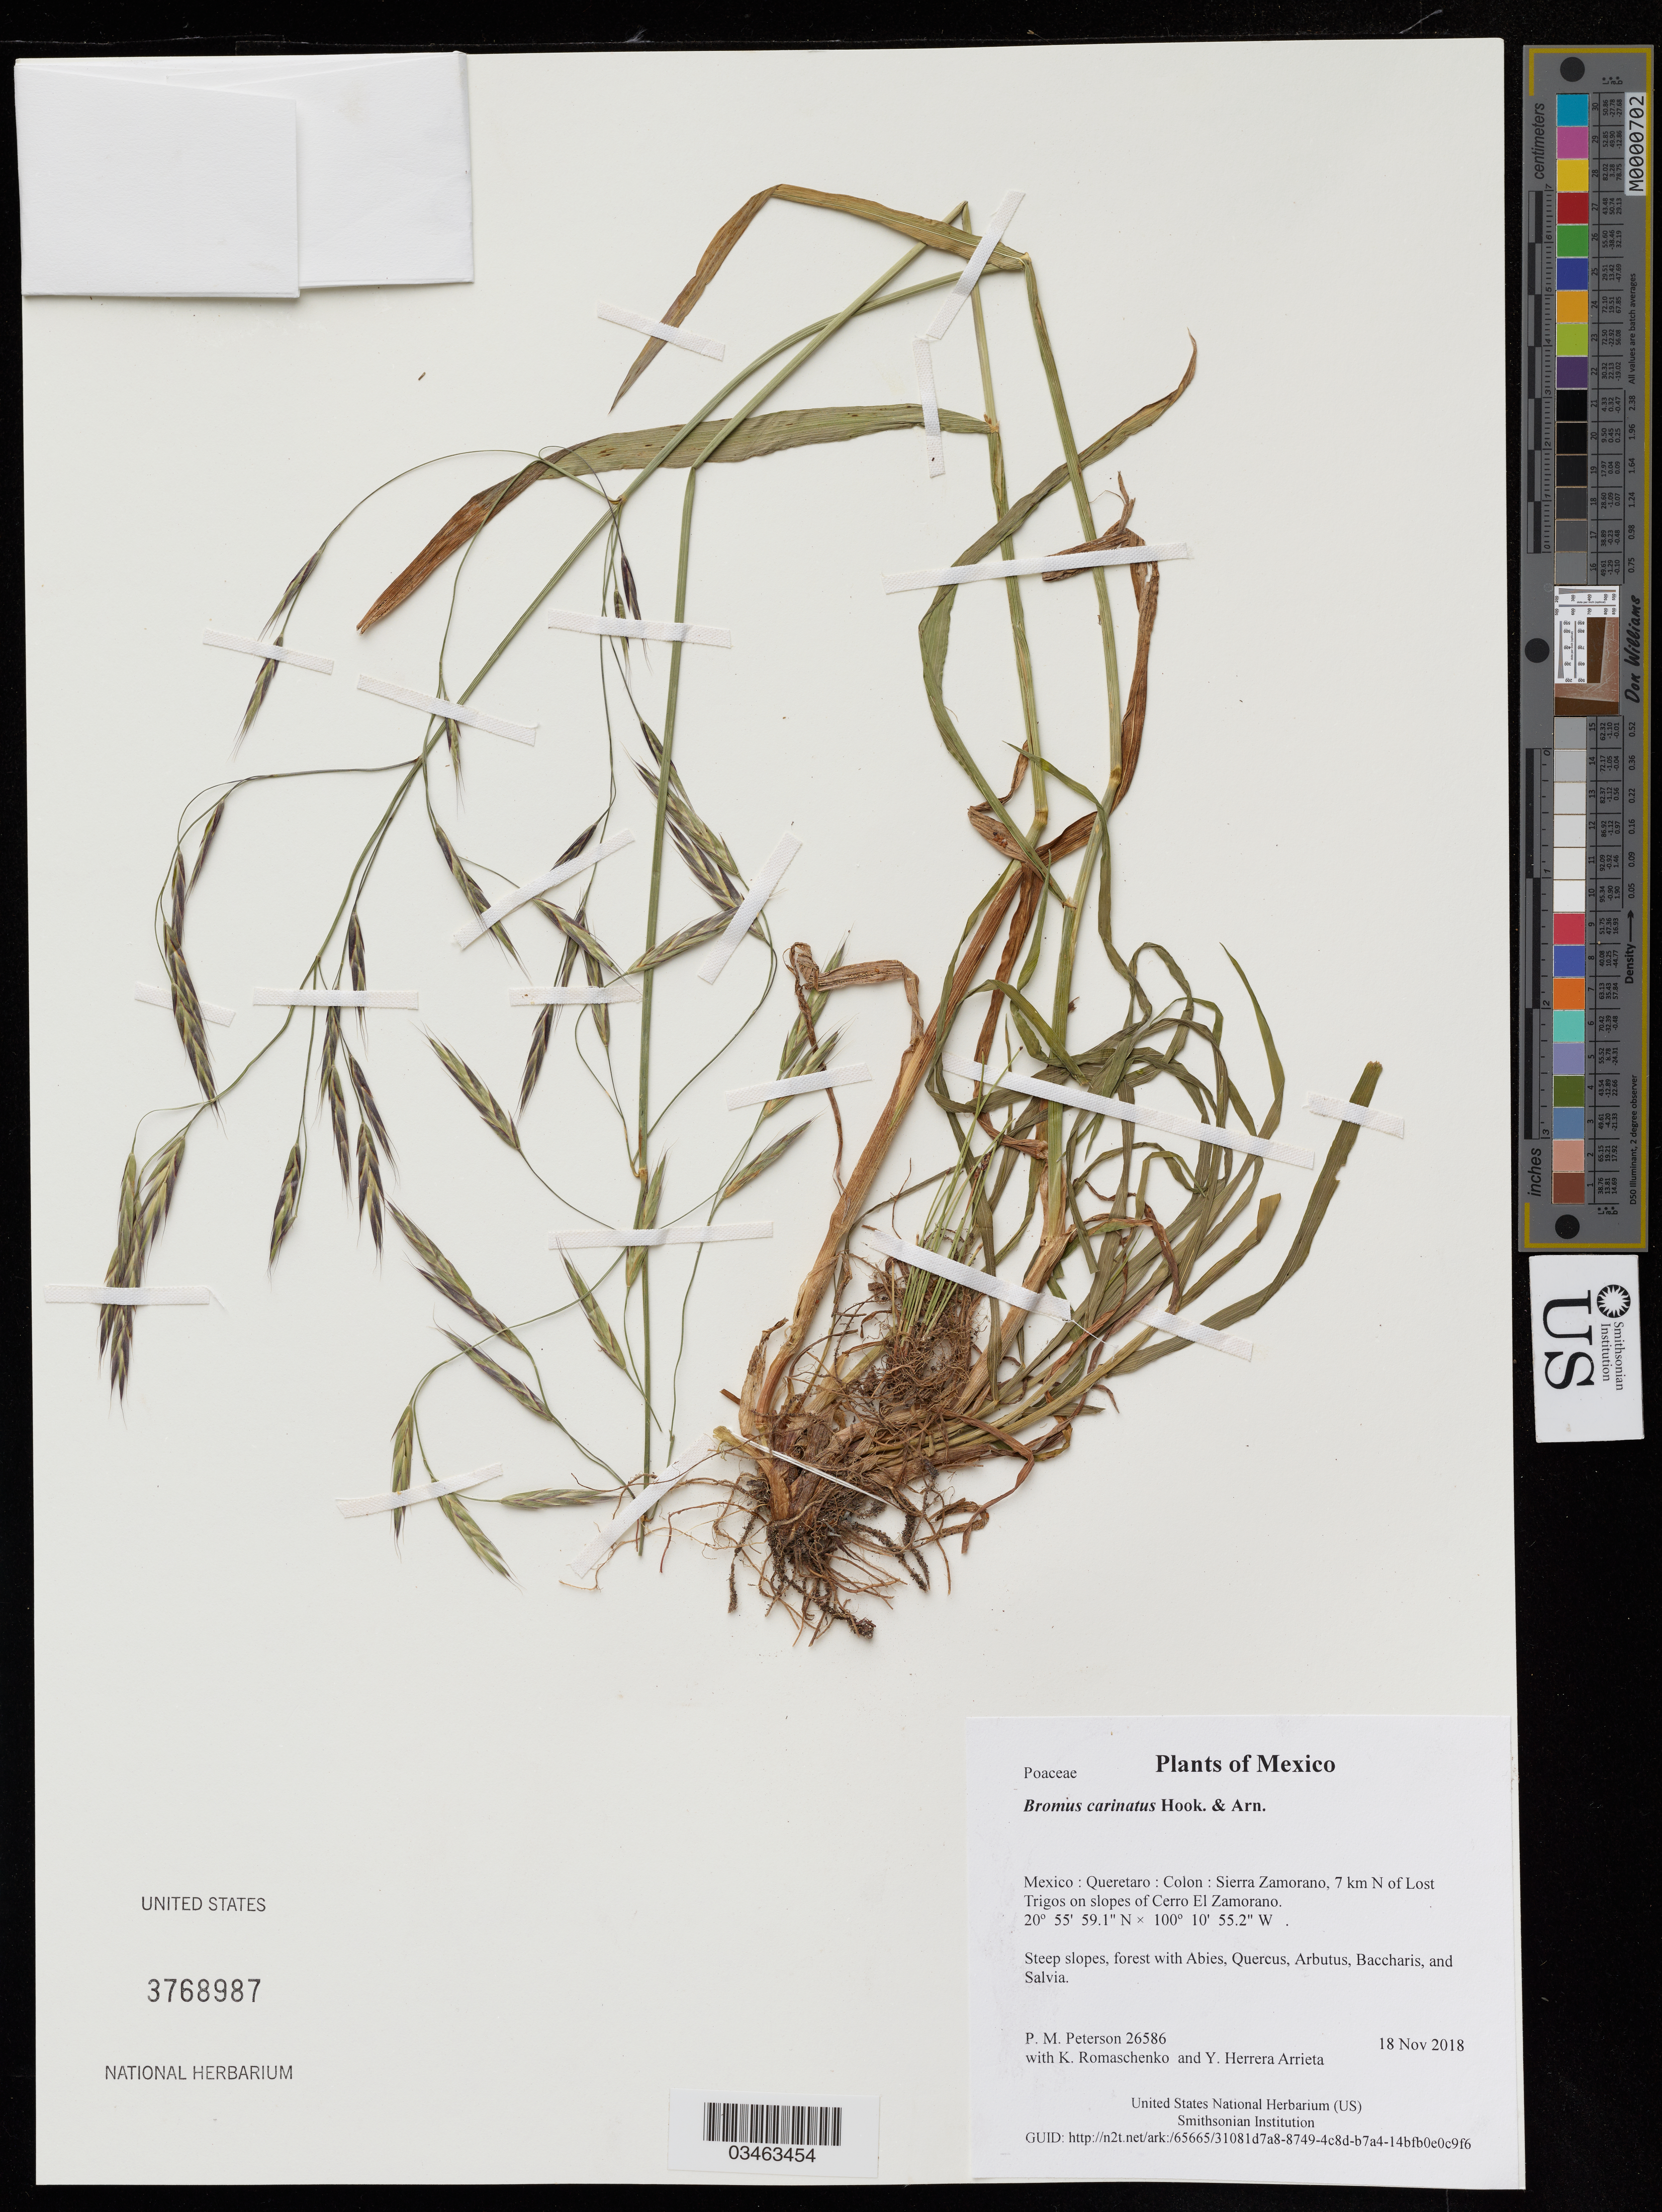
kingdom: Plantae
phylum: Tracheophyta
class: Liliopsida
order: Poales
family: Poaceae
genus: Bromus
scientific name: Bromus carinatus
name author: Hook. & Arn.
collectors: P. M. Peterson, K. Romaschenko & Y. Herrera Arrieta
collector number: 26586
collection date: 2018-11-18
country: Mexico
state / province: Queretaro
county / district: Colon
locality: Sierra Zamorano, 7 km N of Lost Trigos on slopes of Cerro El Zamorano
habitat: Steep slopes, forest with Abies, Quercus, Arbutus, Baccharis, and Salvia.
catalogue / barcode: US 3768987